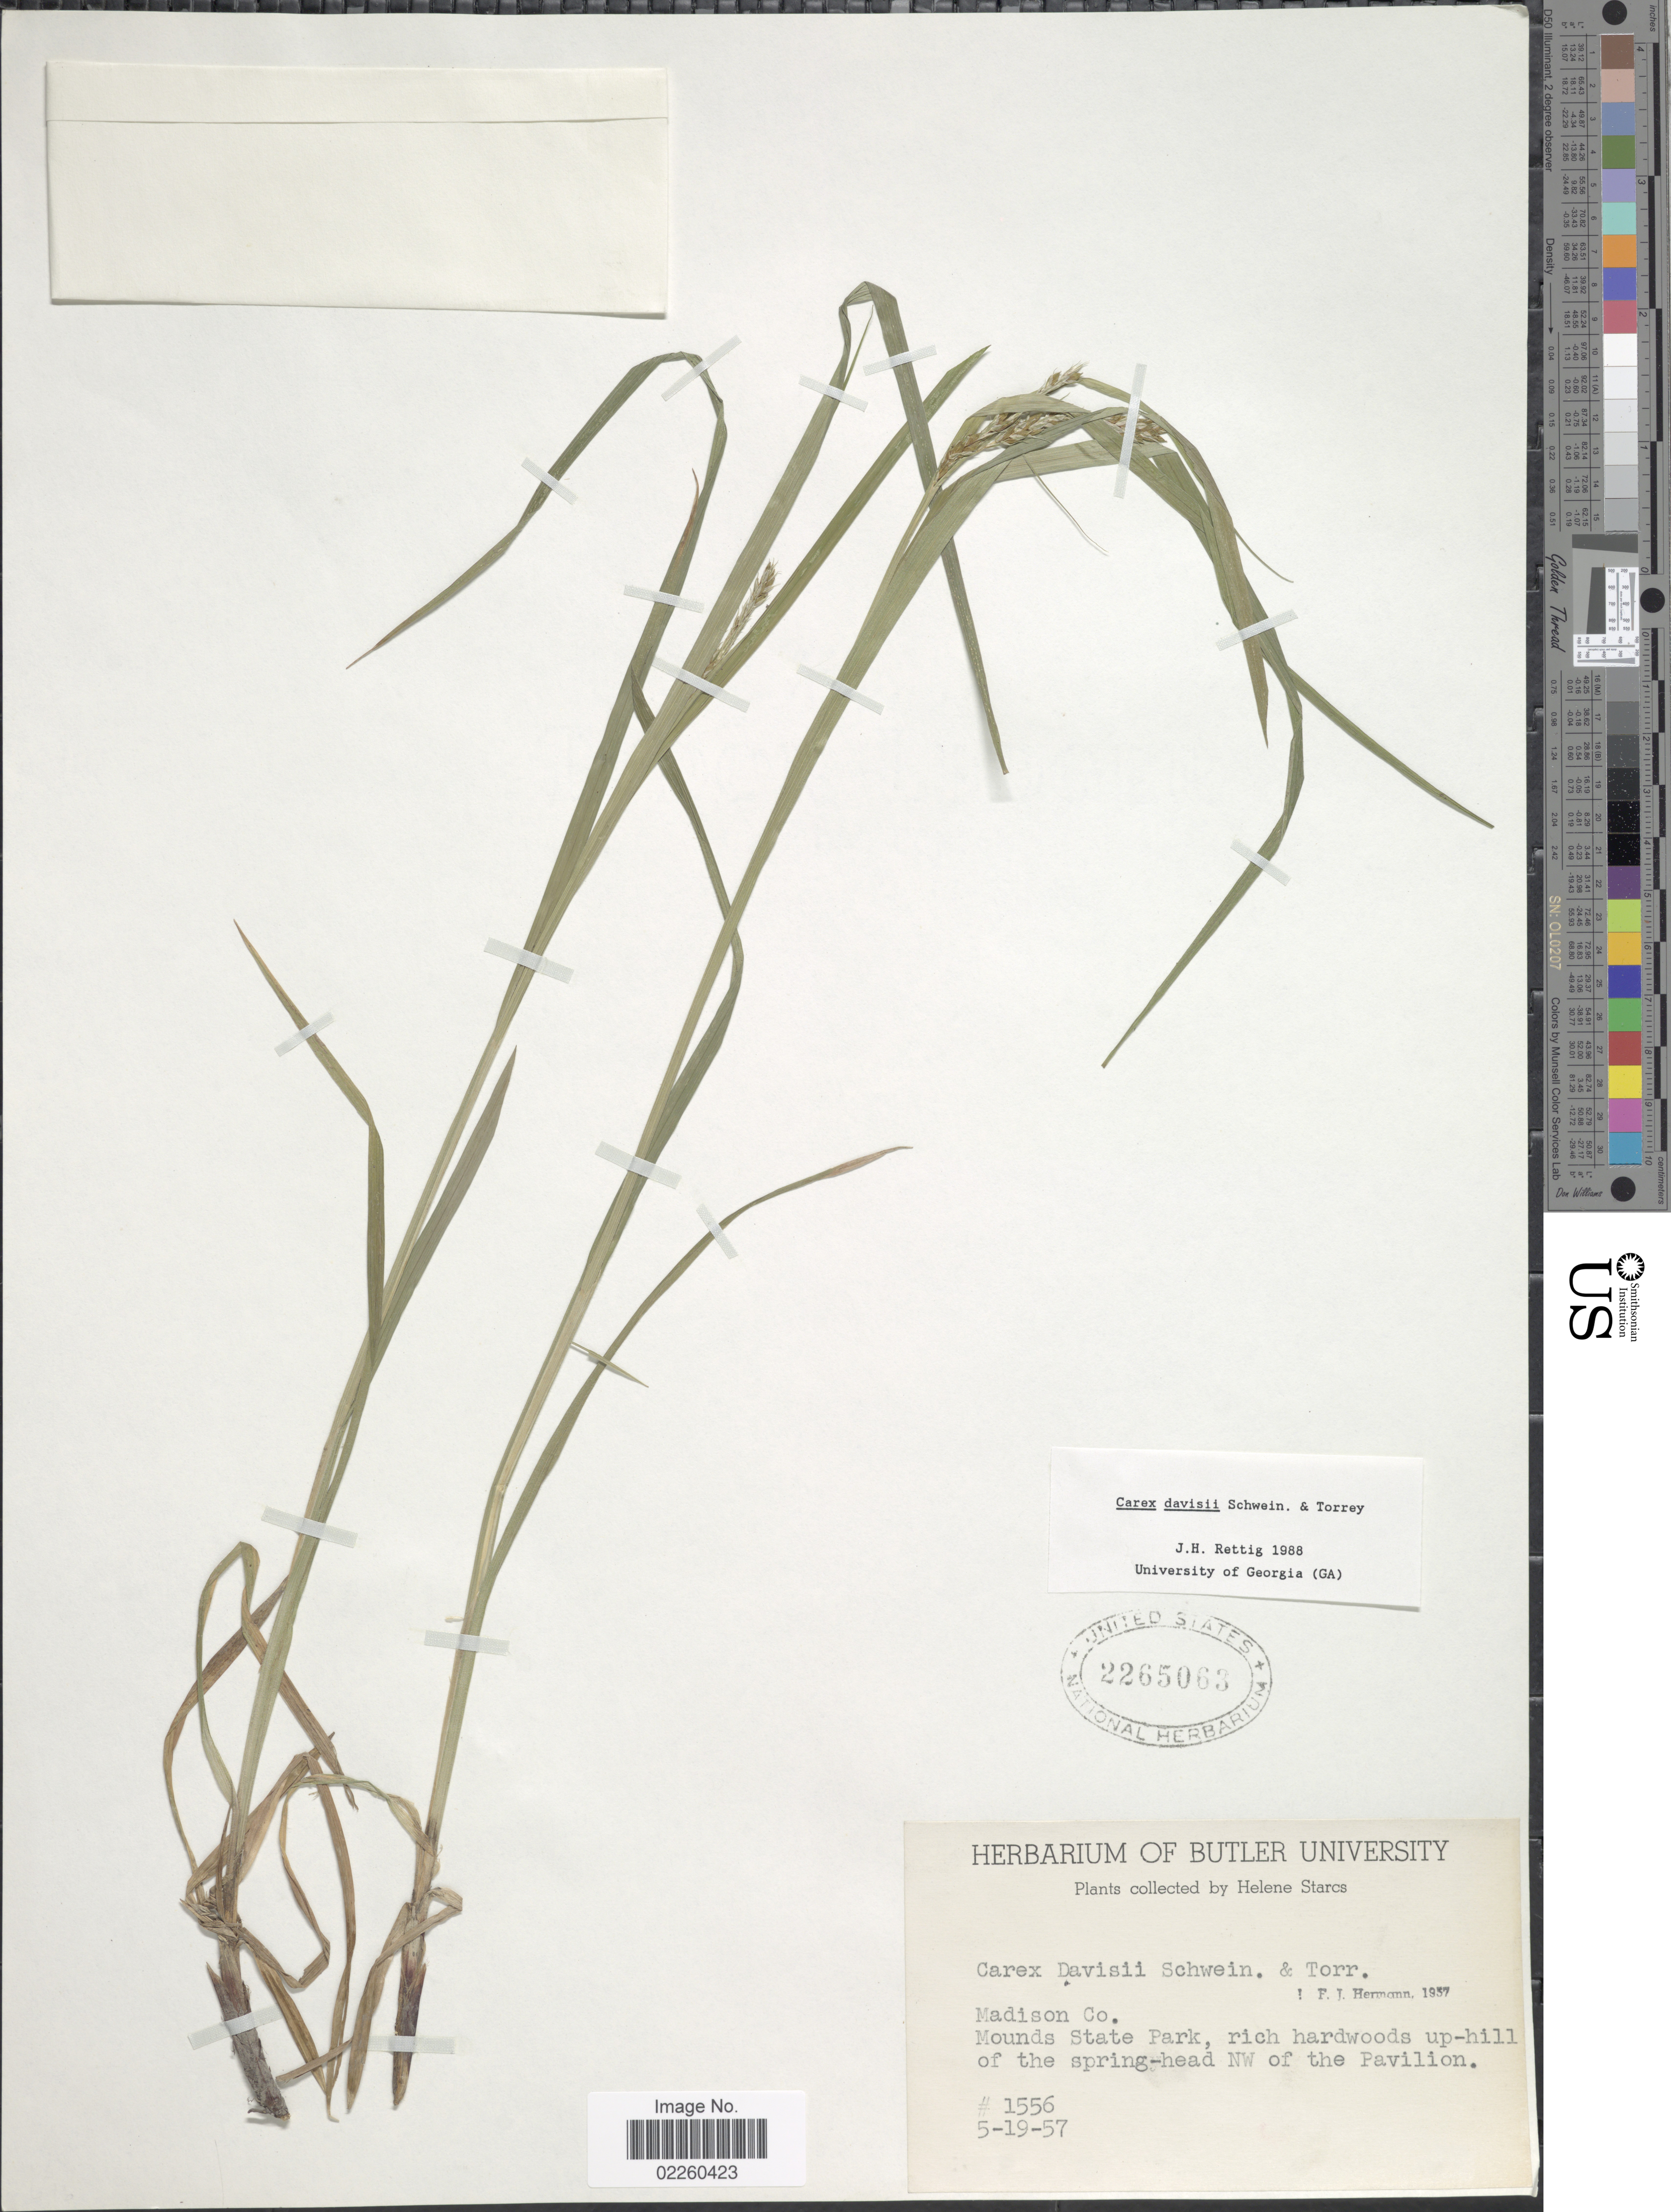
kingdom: Plantae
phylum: Tracheophyta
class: Liliopsida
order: Poales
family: Cyperaceae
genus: Carex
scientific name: Carex davisii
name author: Schwein. & Torr.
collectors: H. Starcs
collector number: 1556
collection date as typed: Transcribed d/m/y: 19/5/57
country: United States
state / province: Indiana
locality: Madison Co., Mounds State Park, rich hardwoods up-hill of the spring-head NW of the Pavilion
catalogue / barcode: US 2265063